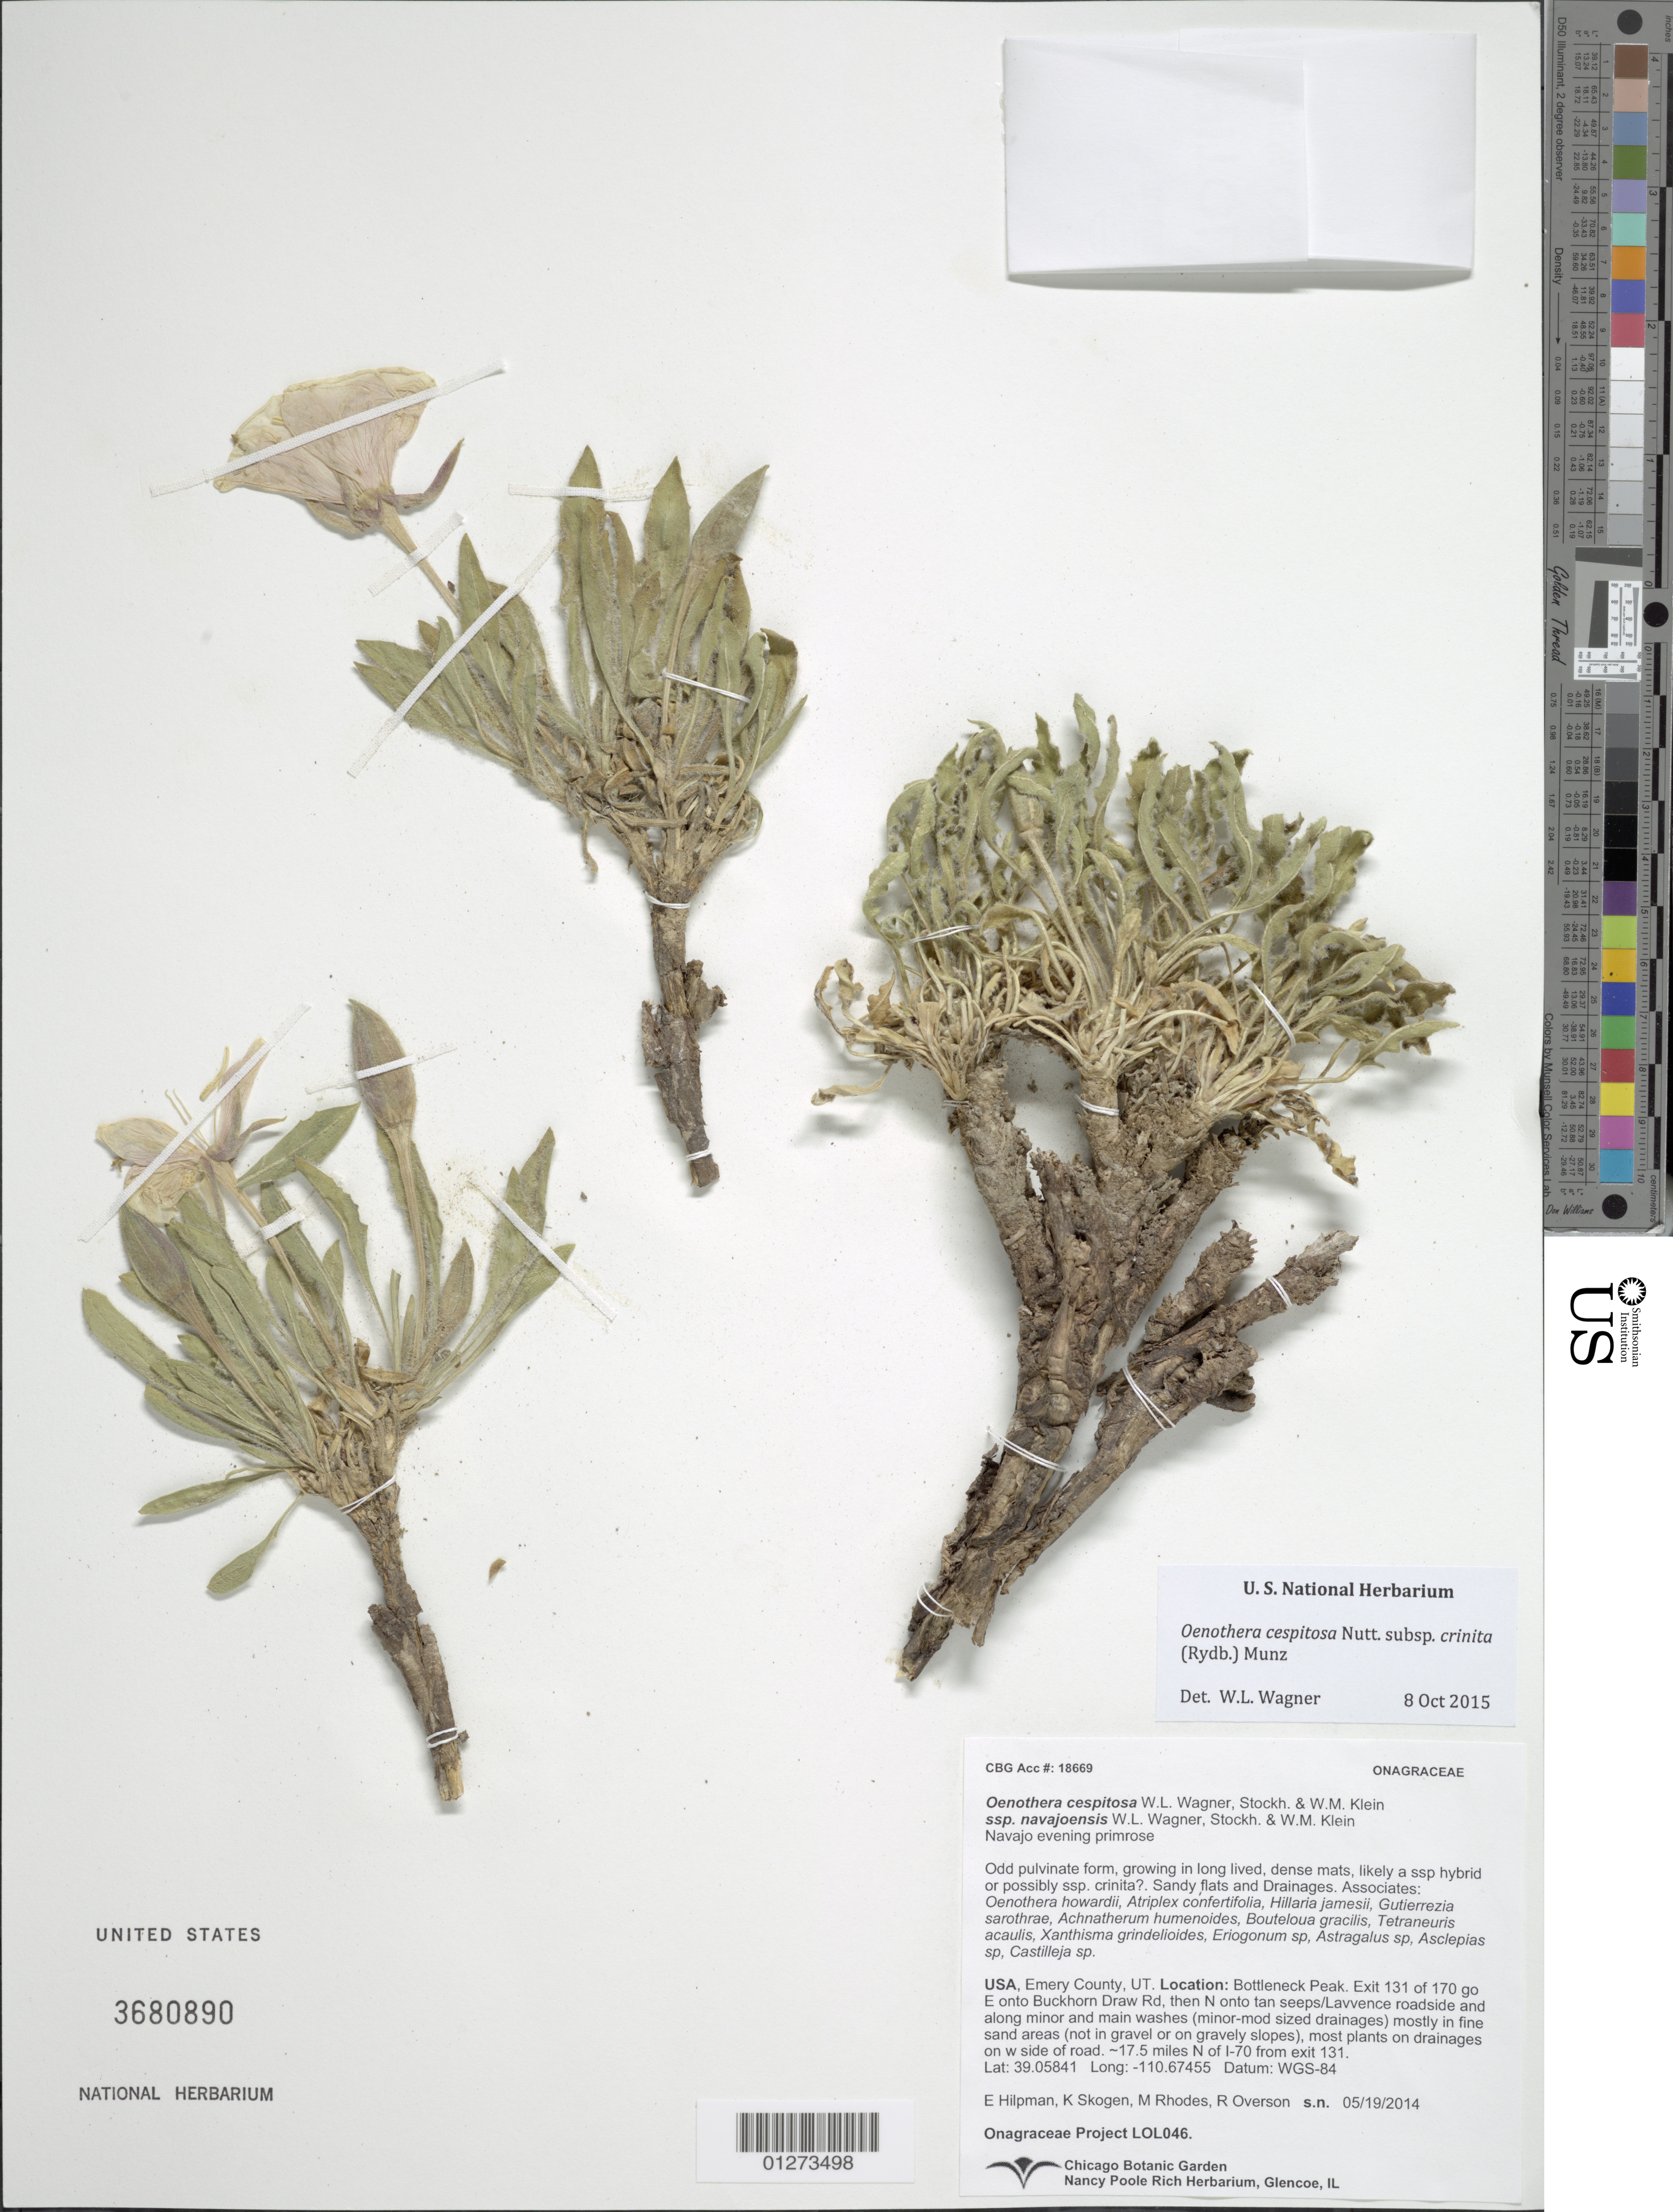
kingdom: Plantae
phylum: Tracheophyta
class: Magnoliopsida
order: Myrtales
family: Onagraceae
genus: Oenothera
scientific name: Oenothera cespitosa subsp. crinita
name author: (Rydb.) Munz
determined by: Wagner, W. L., (BOT), Smithsonian Institution - National Museum of Natural History (UNITED STATES)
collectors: Onagraceae Project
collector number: LOL 046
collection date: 2014-05-19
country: United States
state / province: Utah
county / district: Emery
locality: Exit 131 of 170 go E onto Buckhorn Draw Rd, then N onto tan seeps/Lavvence roadside and along minor and main washes (minor-mod sized drainages) mostly in fine sand areas (not in gravel or on gravely slopes).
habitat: sandy flats and drainages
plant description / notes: CHIC, US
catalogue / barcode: US 3680890